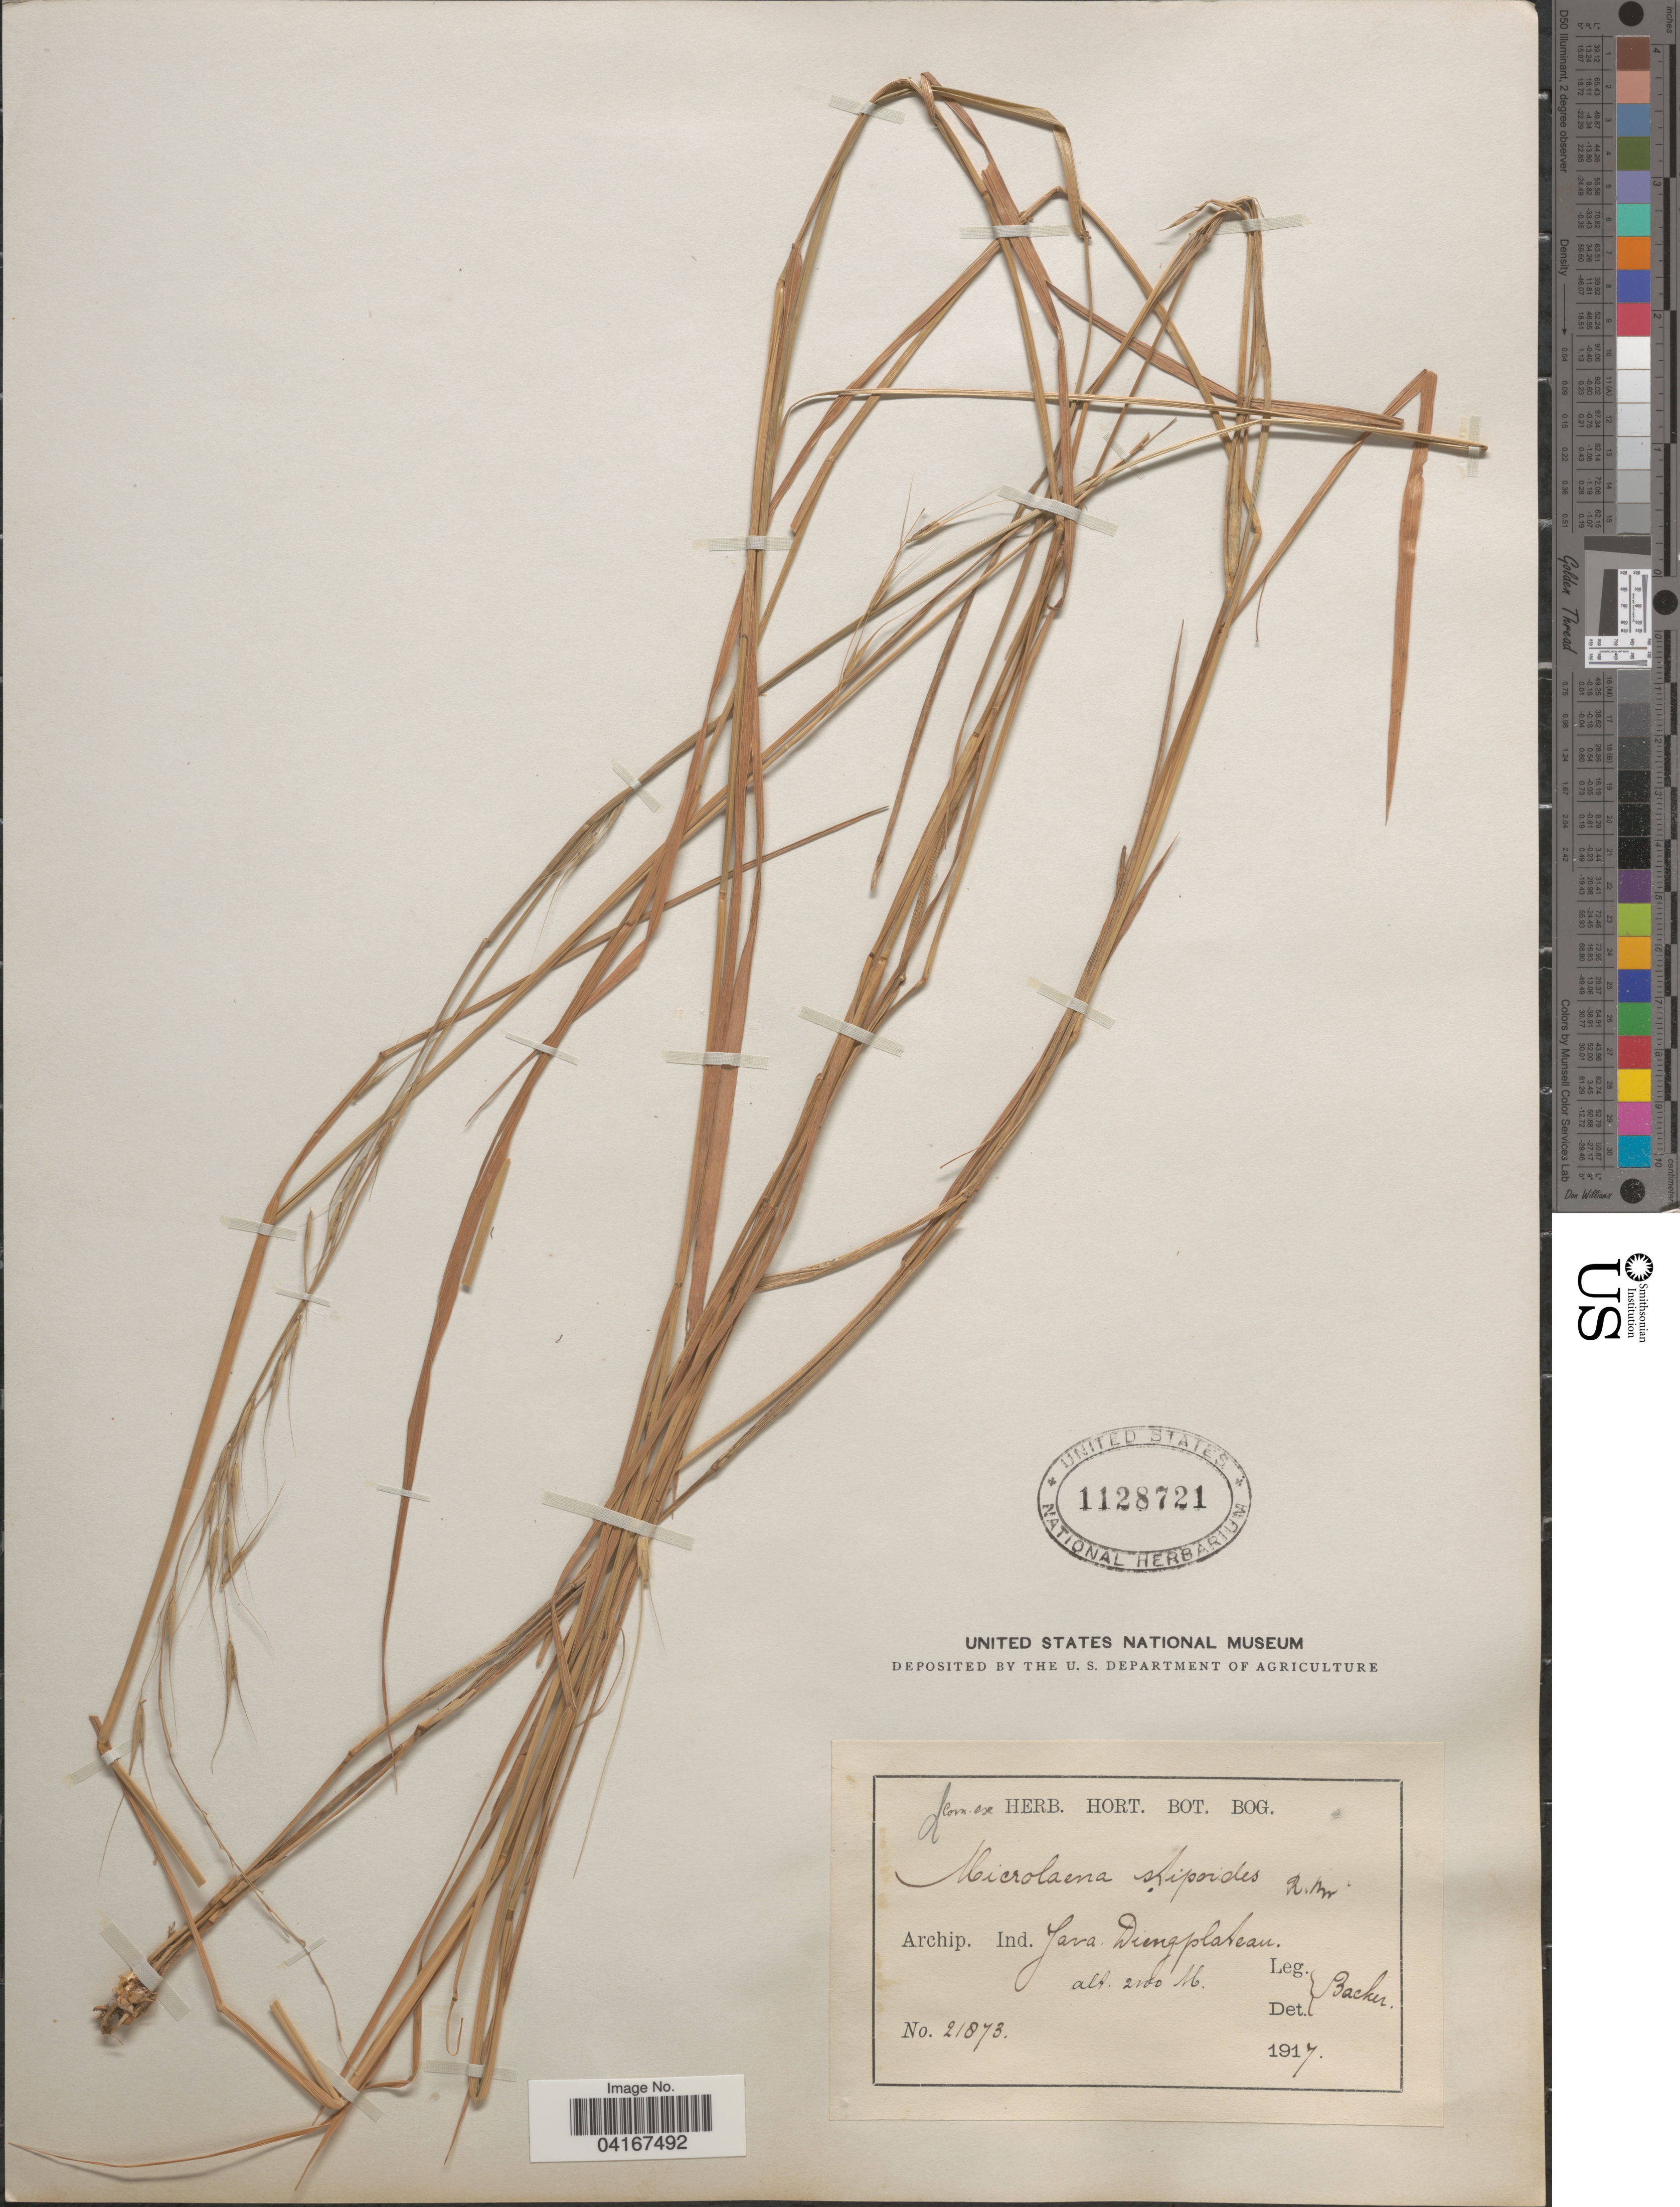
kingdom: Plantae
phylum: Tracheophyta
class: Liliopsida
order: Poales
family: Poaceae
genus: Microlaena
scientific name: Microlaena stipoides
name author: (Labill.) R. Br.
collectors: Backer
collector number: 21878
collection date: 1917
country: Indonesia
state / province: Java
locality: Archip. Ind. Java. Diengplateau.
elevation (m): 2100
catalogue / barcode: US 1128721